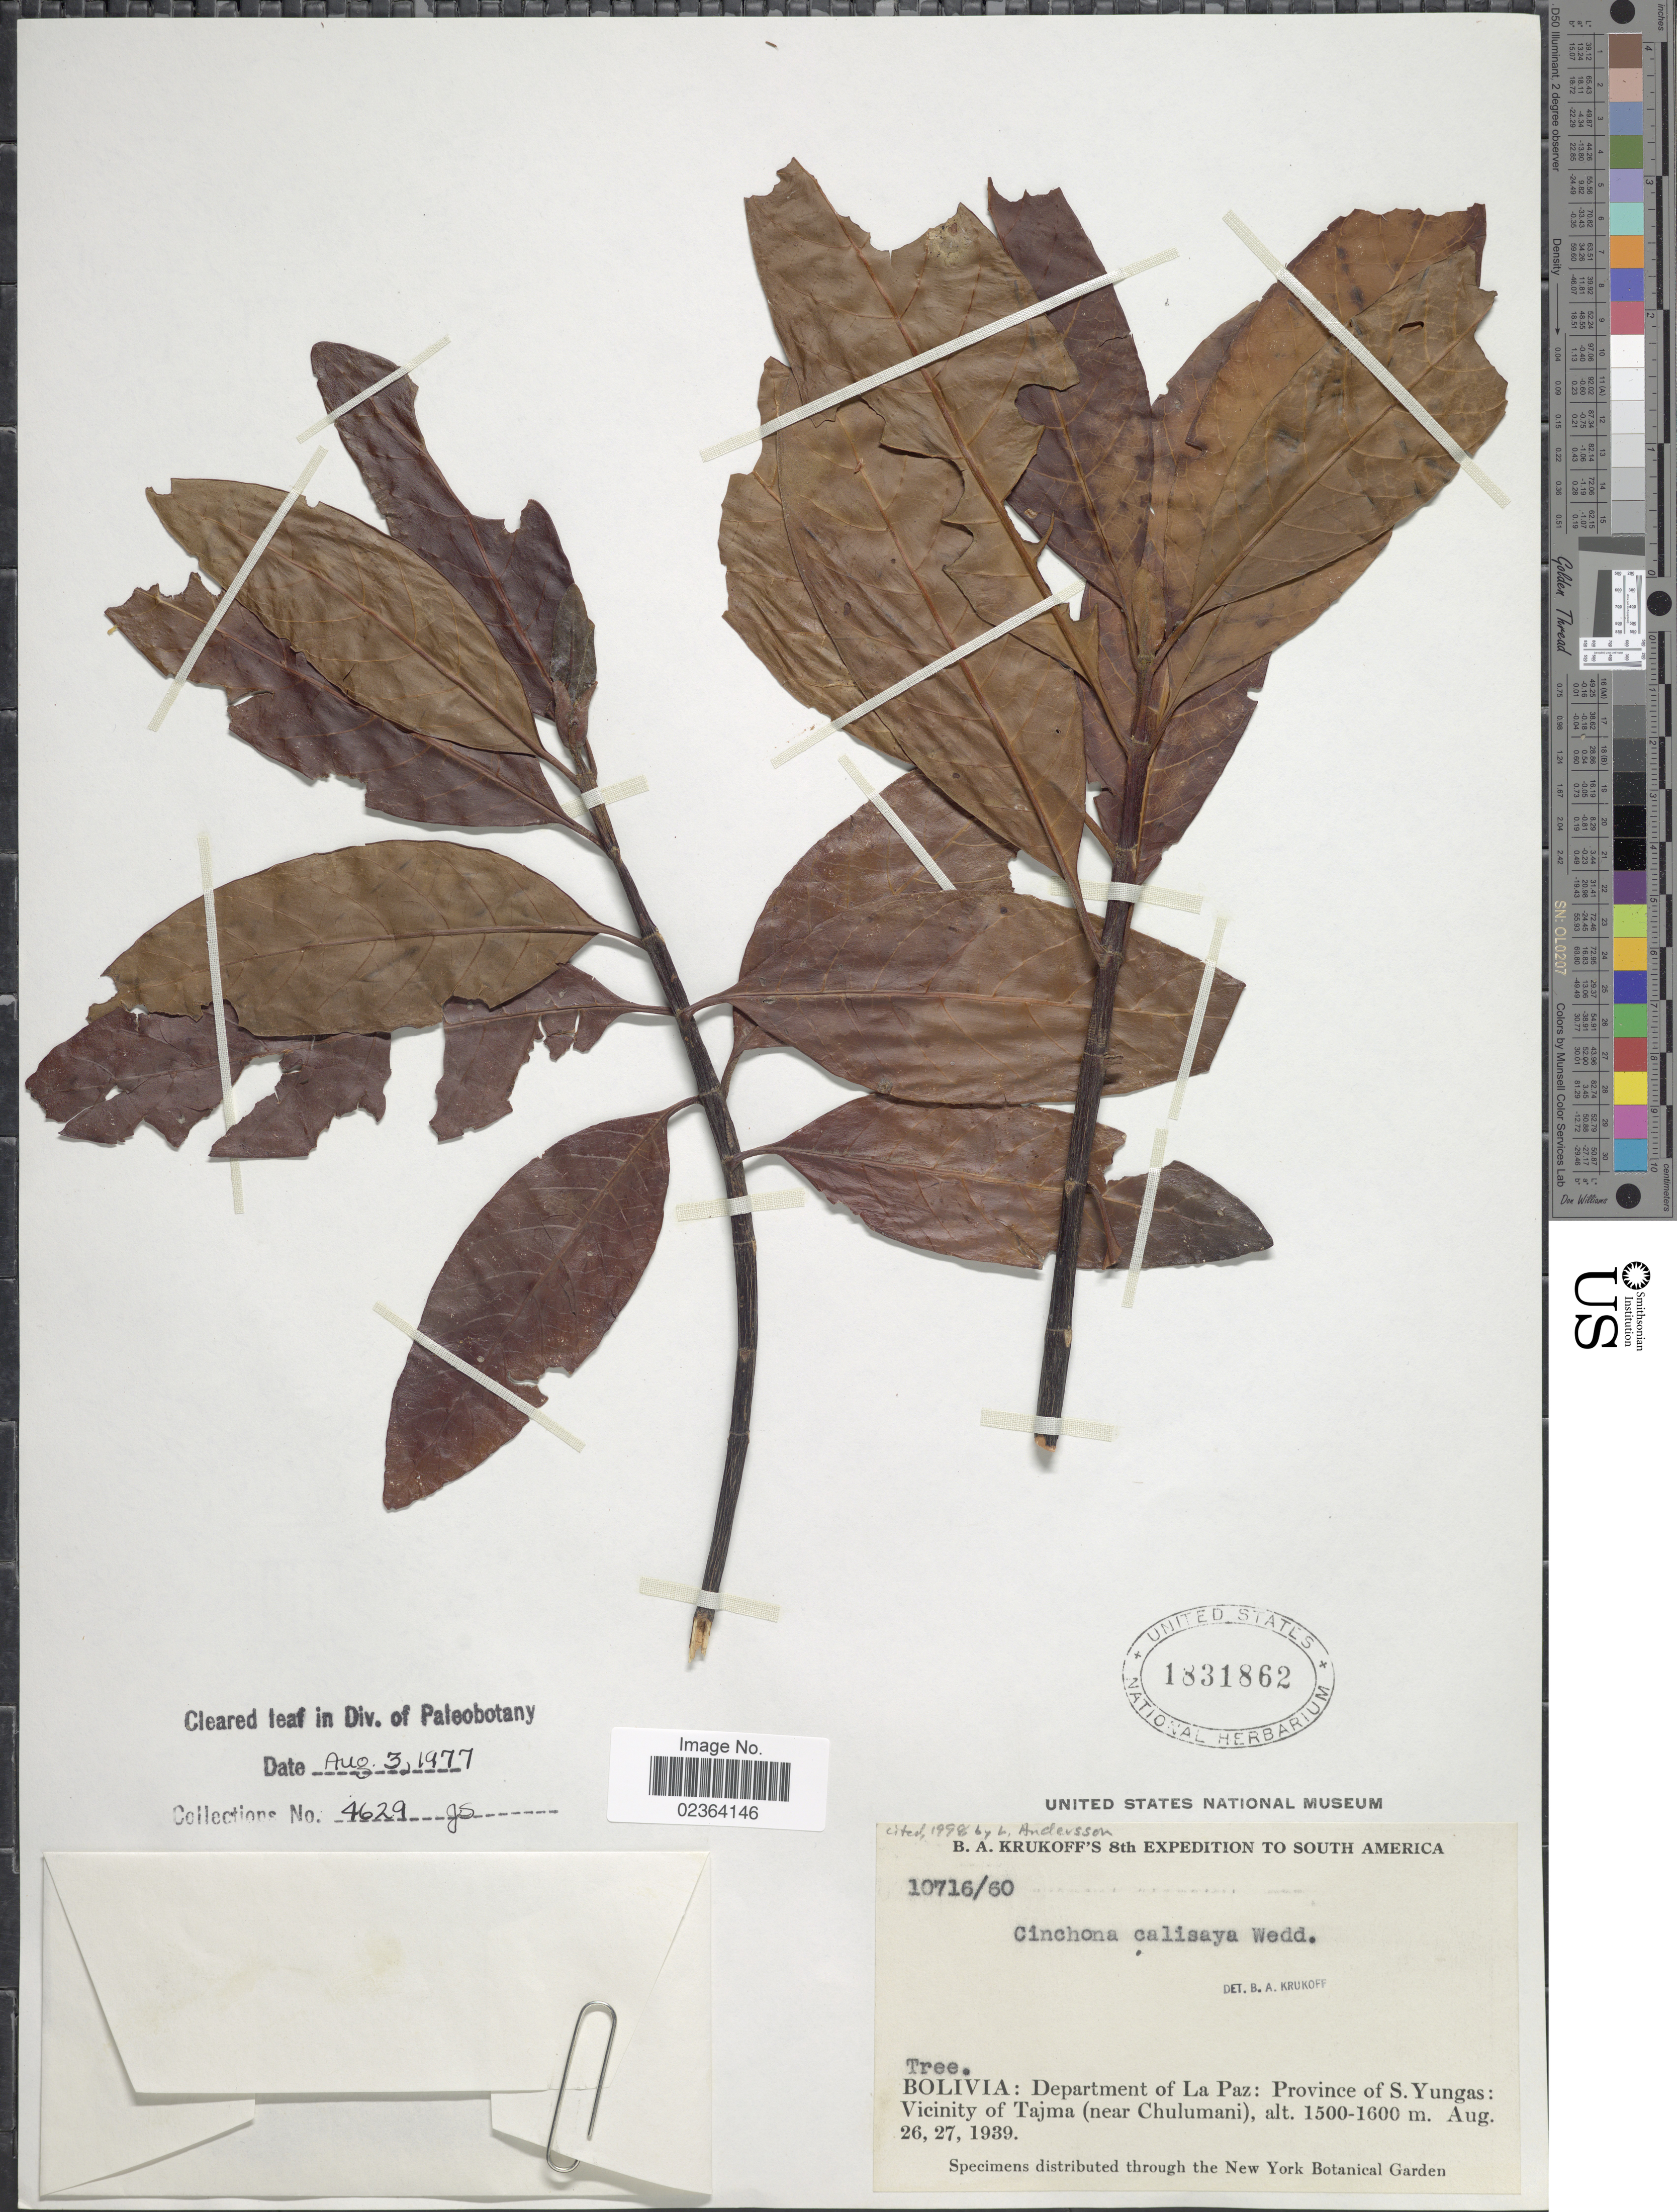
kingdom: Plantae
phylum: Tracheophyta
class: Magnoliopsida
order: Gentianales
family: Rubiaceae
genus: Cinchona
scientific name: Cinchona calisaya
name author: Wedd.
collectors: B. A. Krukoff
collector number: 10716/60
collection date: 1939-08-26/1939-08-27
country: Bolivia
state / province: La Paz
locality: Department of La Paz: Province of S. Yungas: Vicinity of Tajma (near Chulumani)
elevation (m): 1500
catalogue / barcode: US 1831862